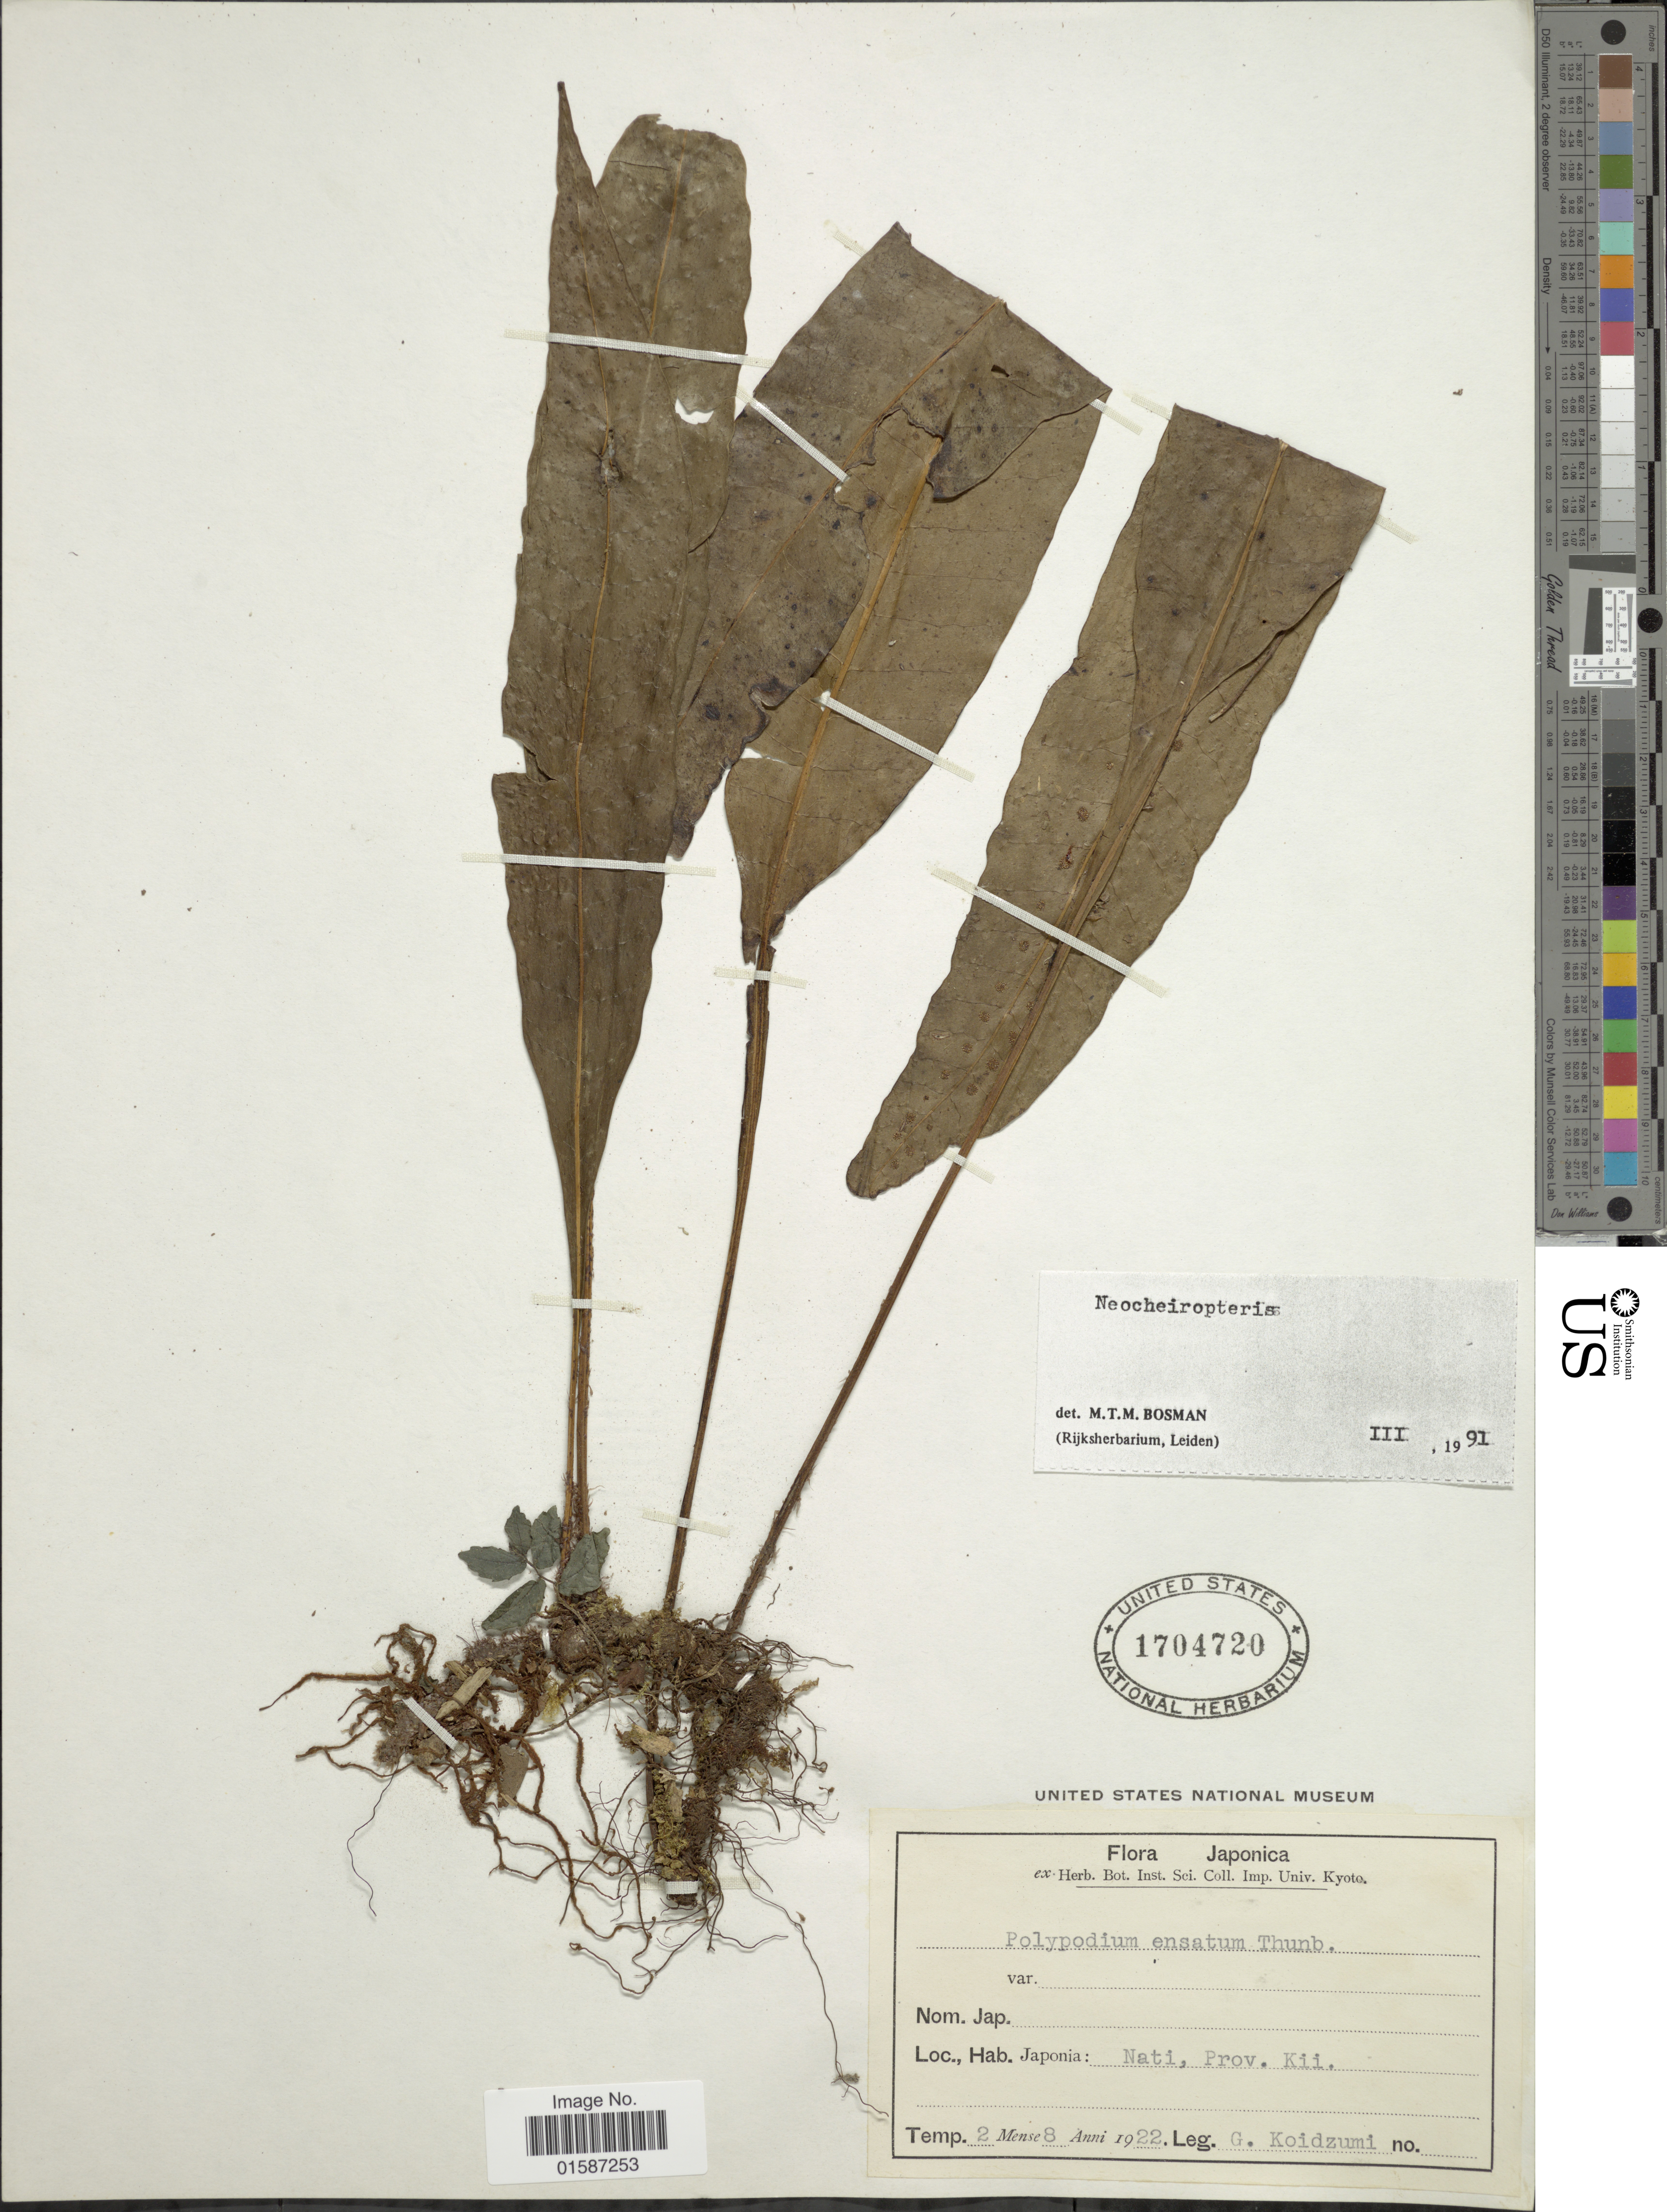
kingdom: Plantae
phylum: Tracheophyta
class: Polypodiopsida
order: Polypodiales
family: Polypodiaceae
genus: Neolepisorus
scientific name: Neolepisorus ensatus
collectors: G. Koidzumi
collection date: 1922-08-02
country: Japan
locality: Japonia: Nati, Prov. Kii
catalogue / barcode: US 1704720